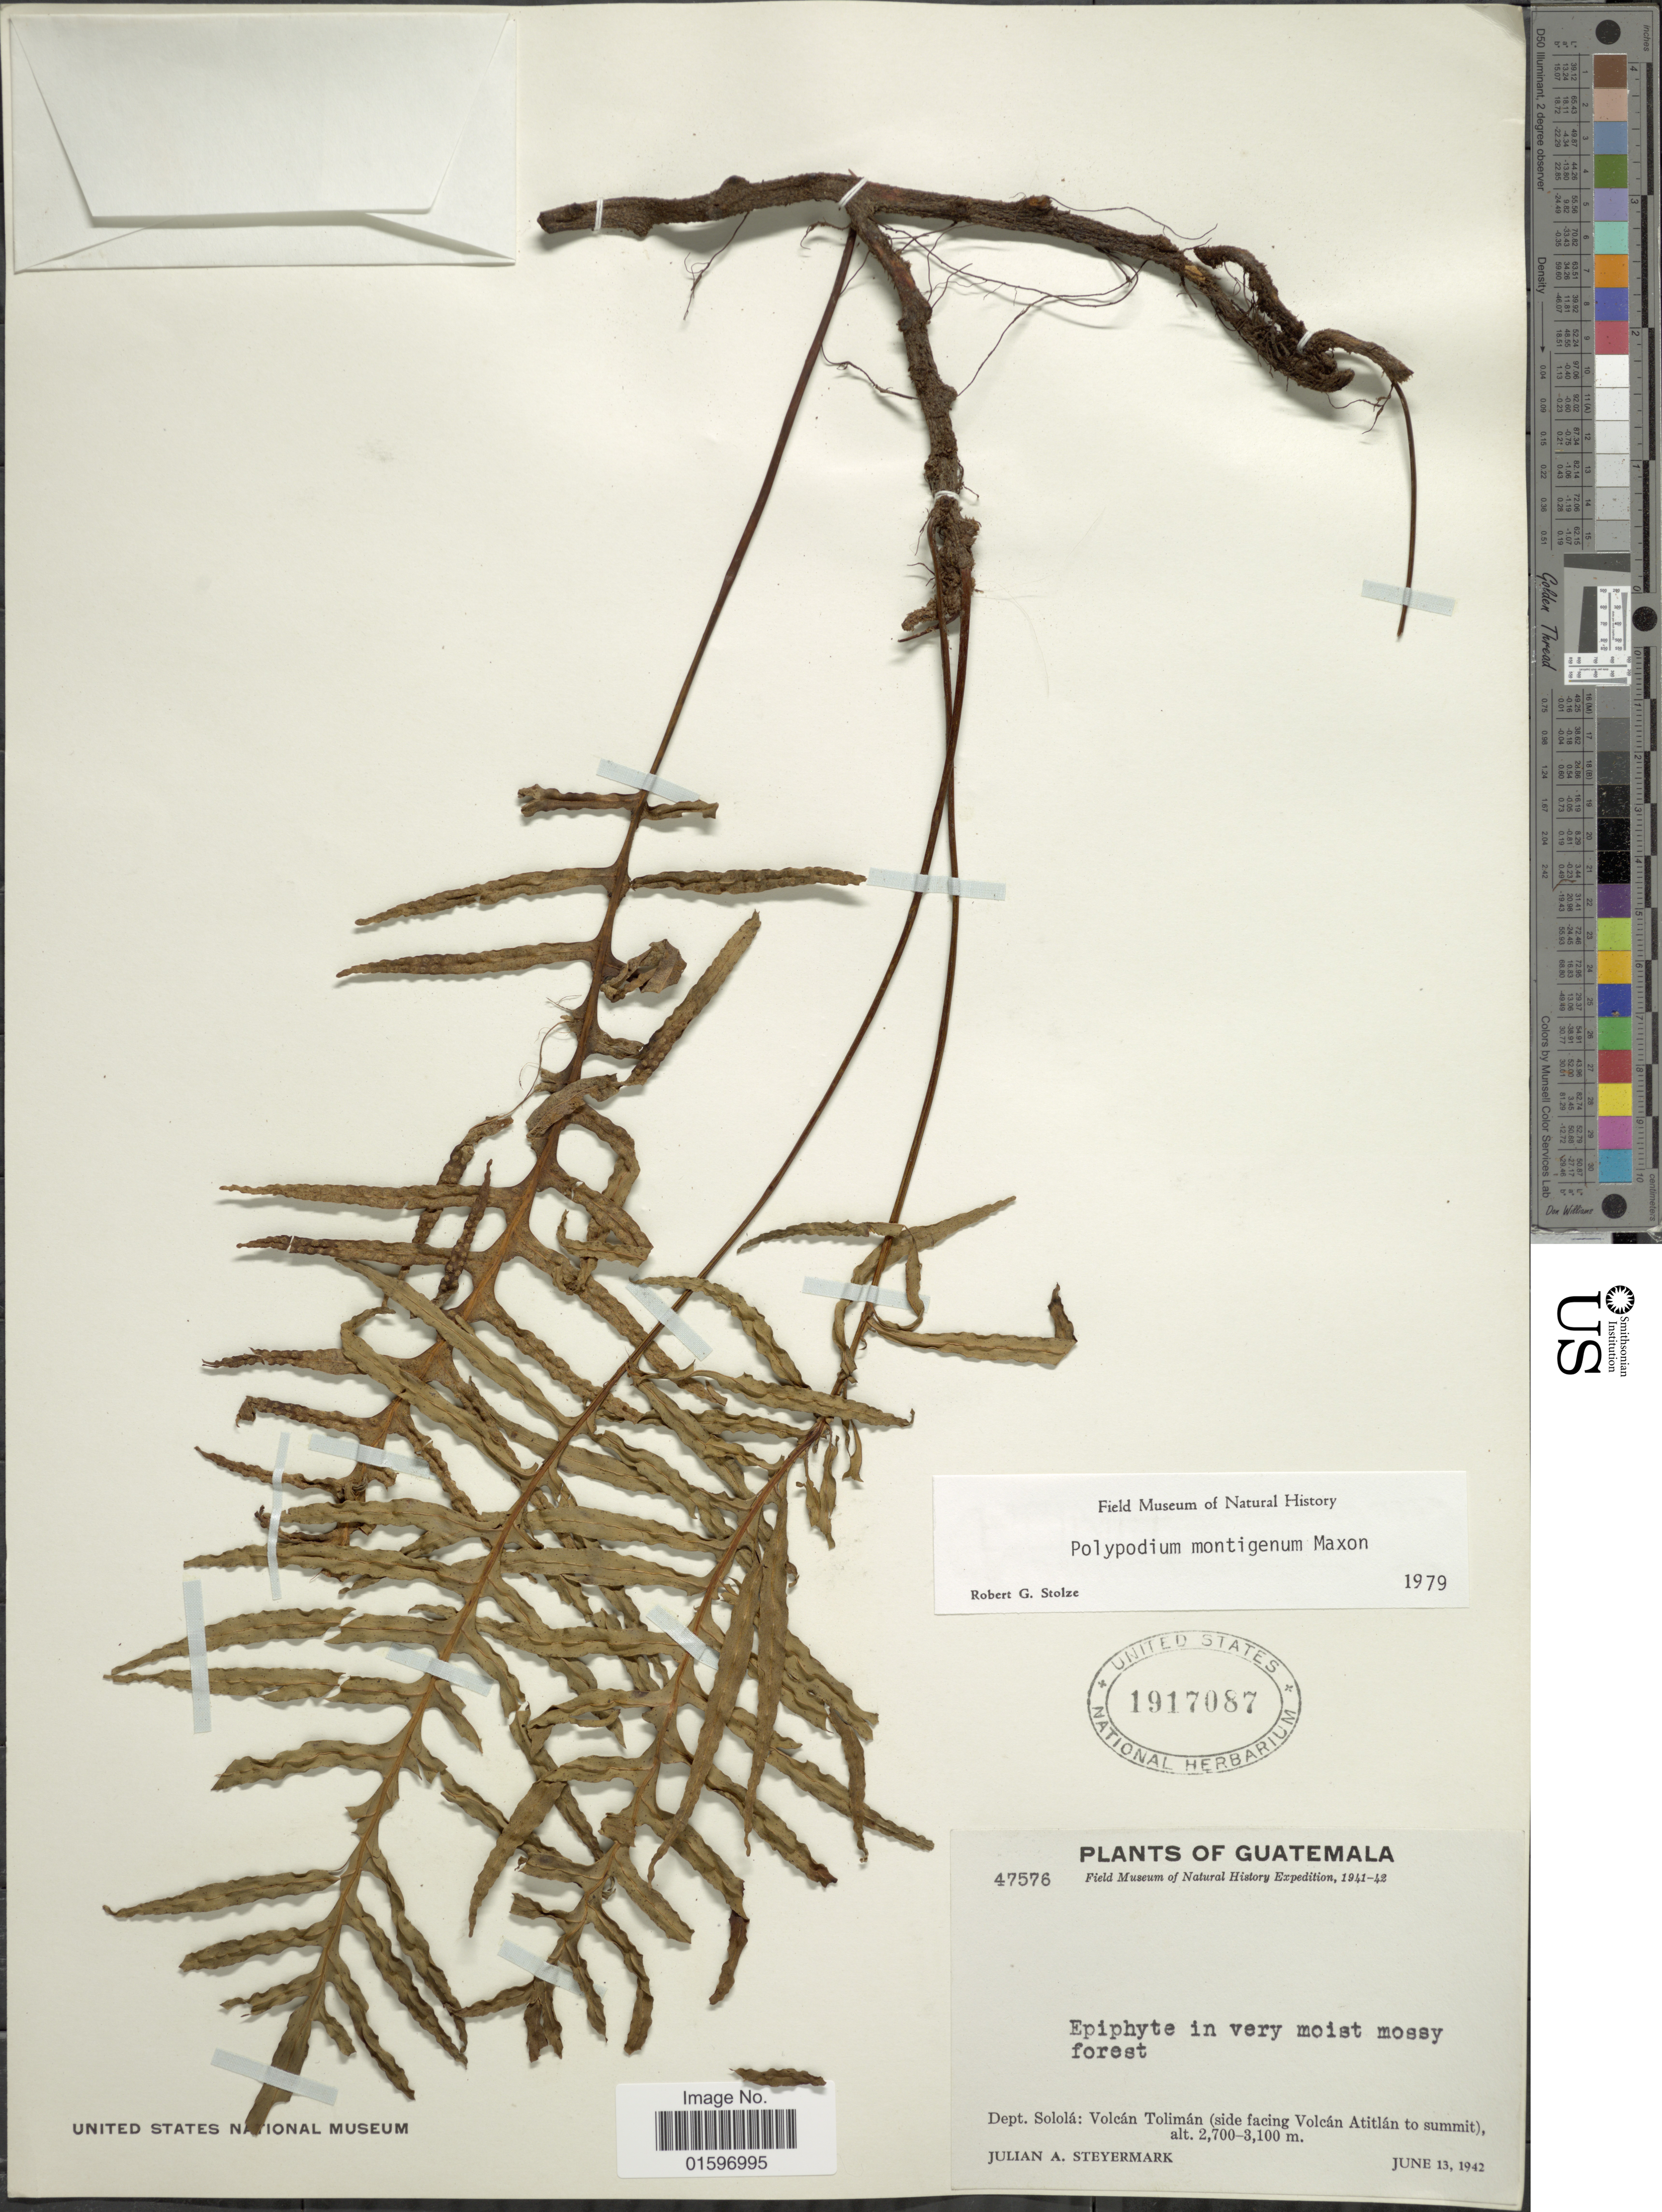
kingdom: Plantae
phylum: Tracheophyta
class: Polypodiopsida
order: Polypodiales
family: Polypodiaceae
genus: Pleopeltis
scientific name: Pleopeltis alansmithii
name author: (R.C. Moran)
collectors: J. Steyermark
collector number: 47576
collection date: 1942-06-13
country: Guatemala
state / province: Sololá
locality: Dept. Sololá: Volcán Tolimán (side facing Volcán Atitlán to summit).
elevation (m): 2700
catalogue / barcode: US 1917087